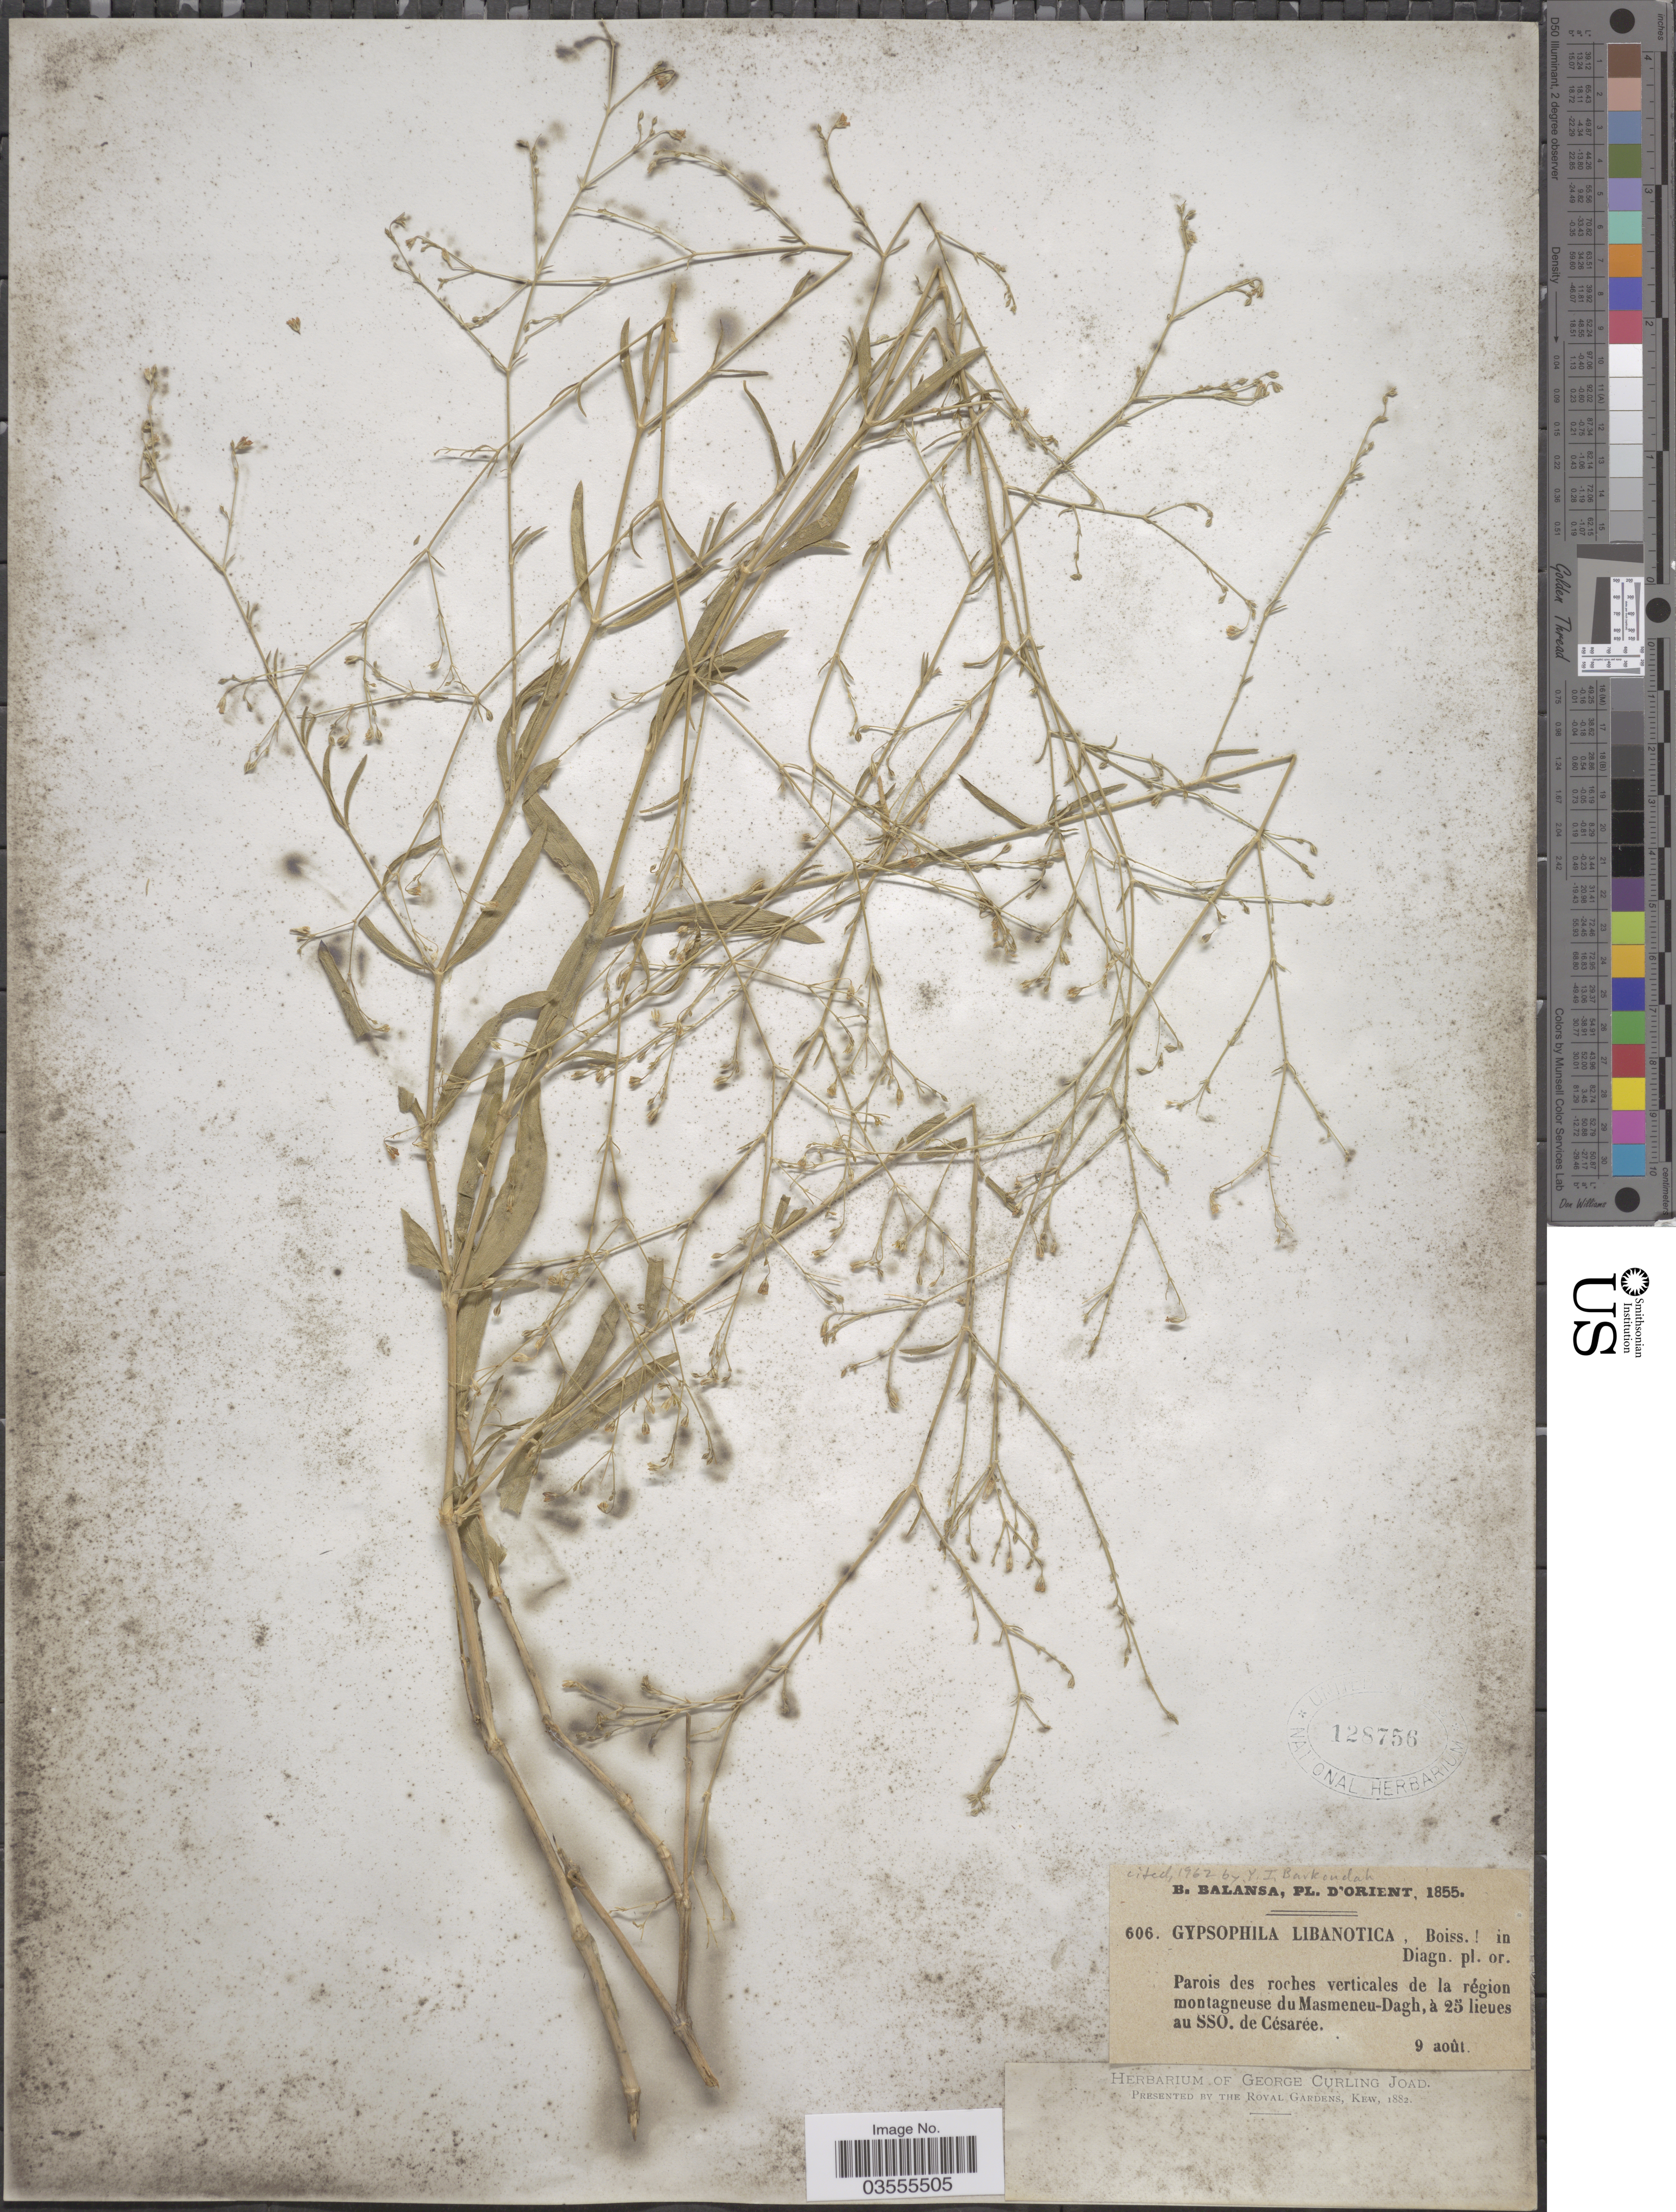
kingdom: Plantae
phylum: Tracheophyta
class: Magnoliopsida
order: Caryophyllales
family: Caryophyllaceae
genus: Gypsophila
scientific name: Gypsophila libanotica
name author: Boiss.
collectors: B. Balansa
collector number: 606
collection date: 1855-08-09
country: Turkey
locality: Orient. Région montagneuse du Masmeneu-Dagh, à 25 lieues au SSO. de Césarée.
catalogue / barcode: US 128756